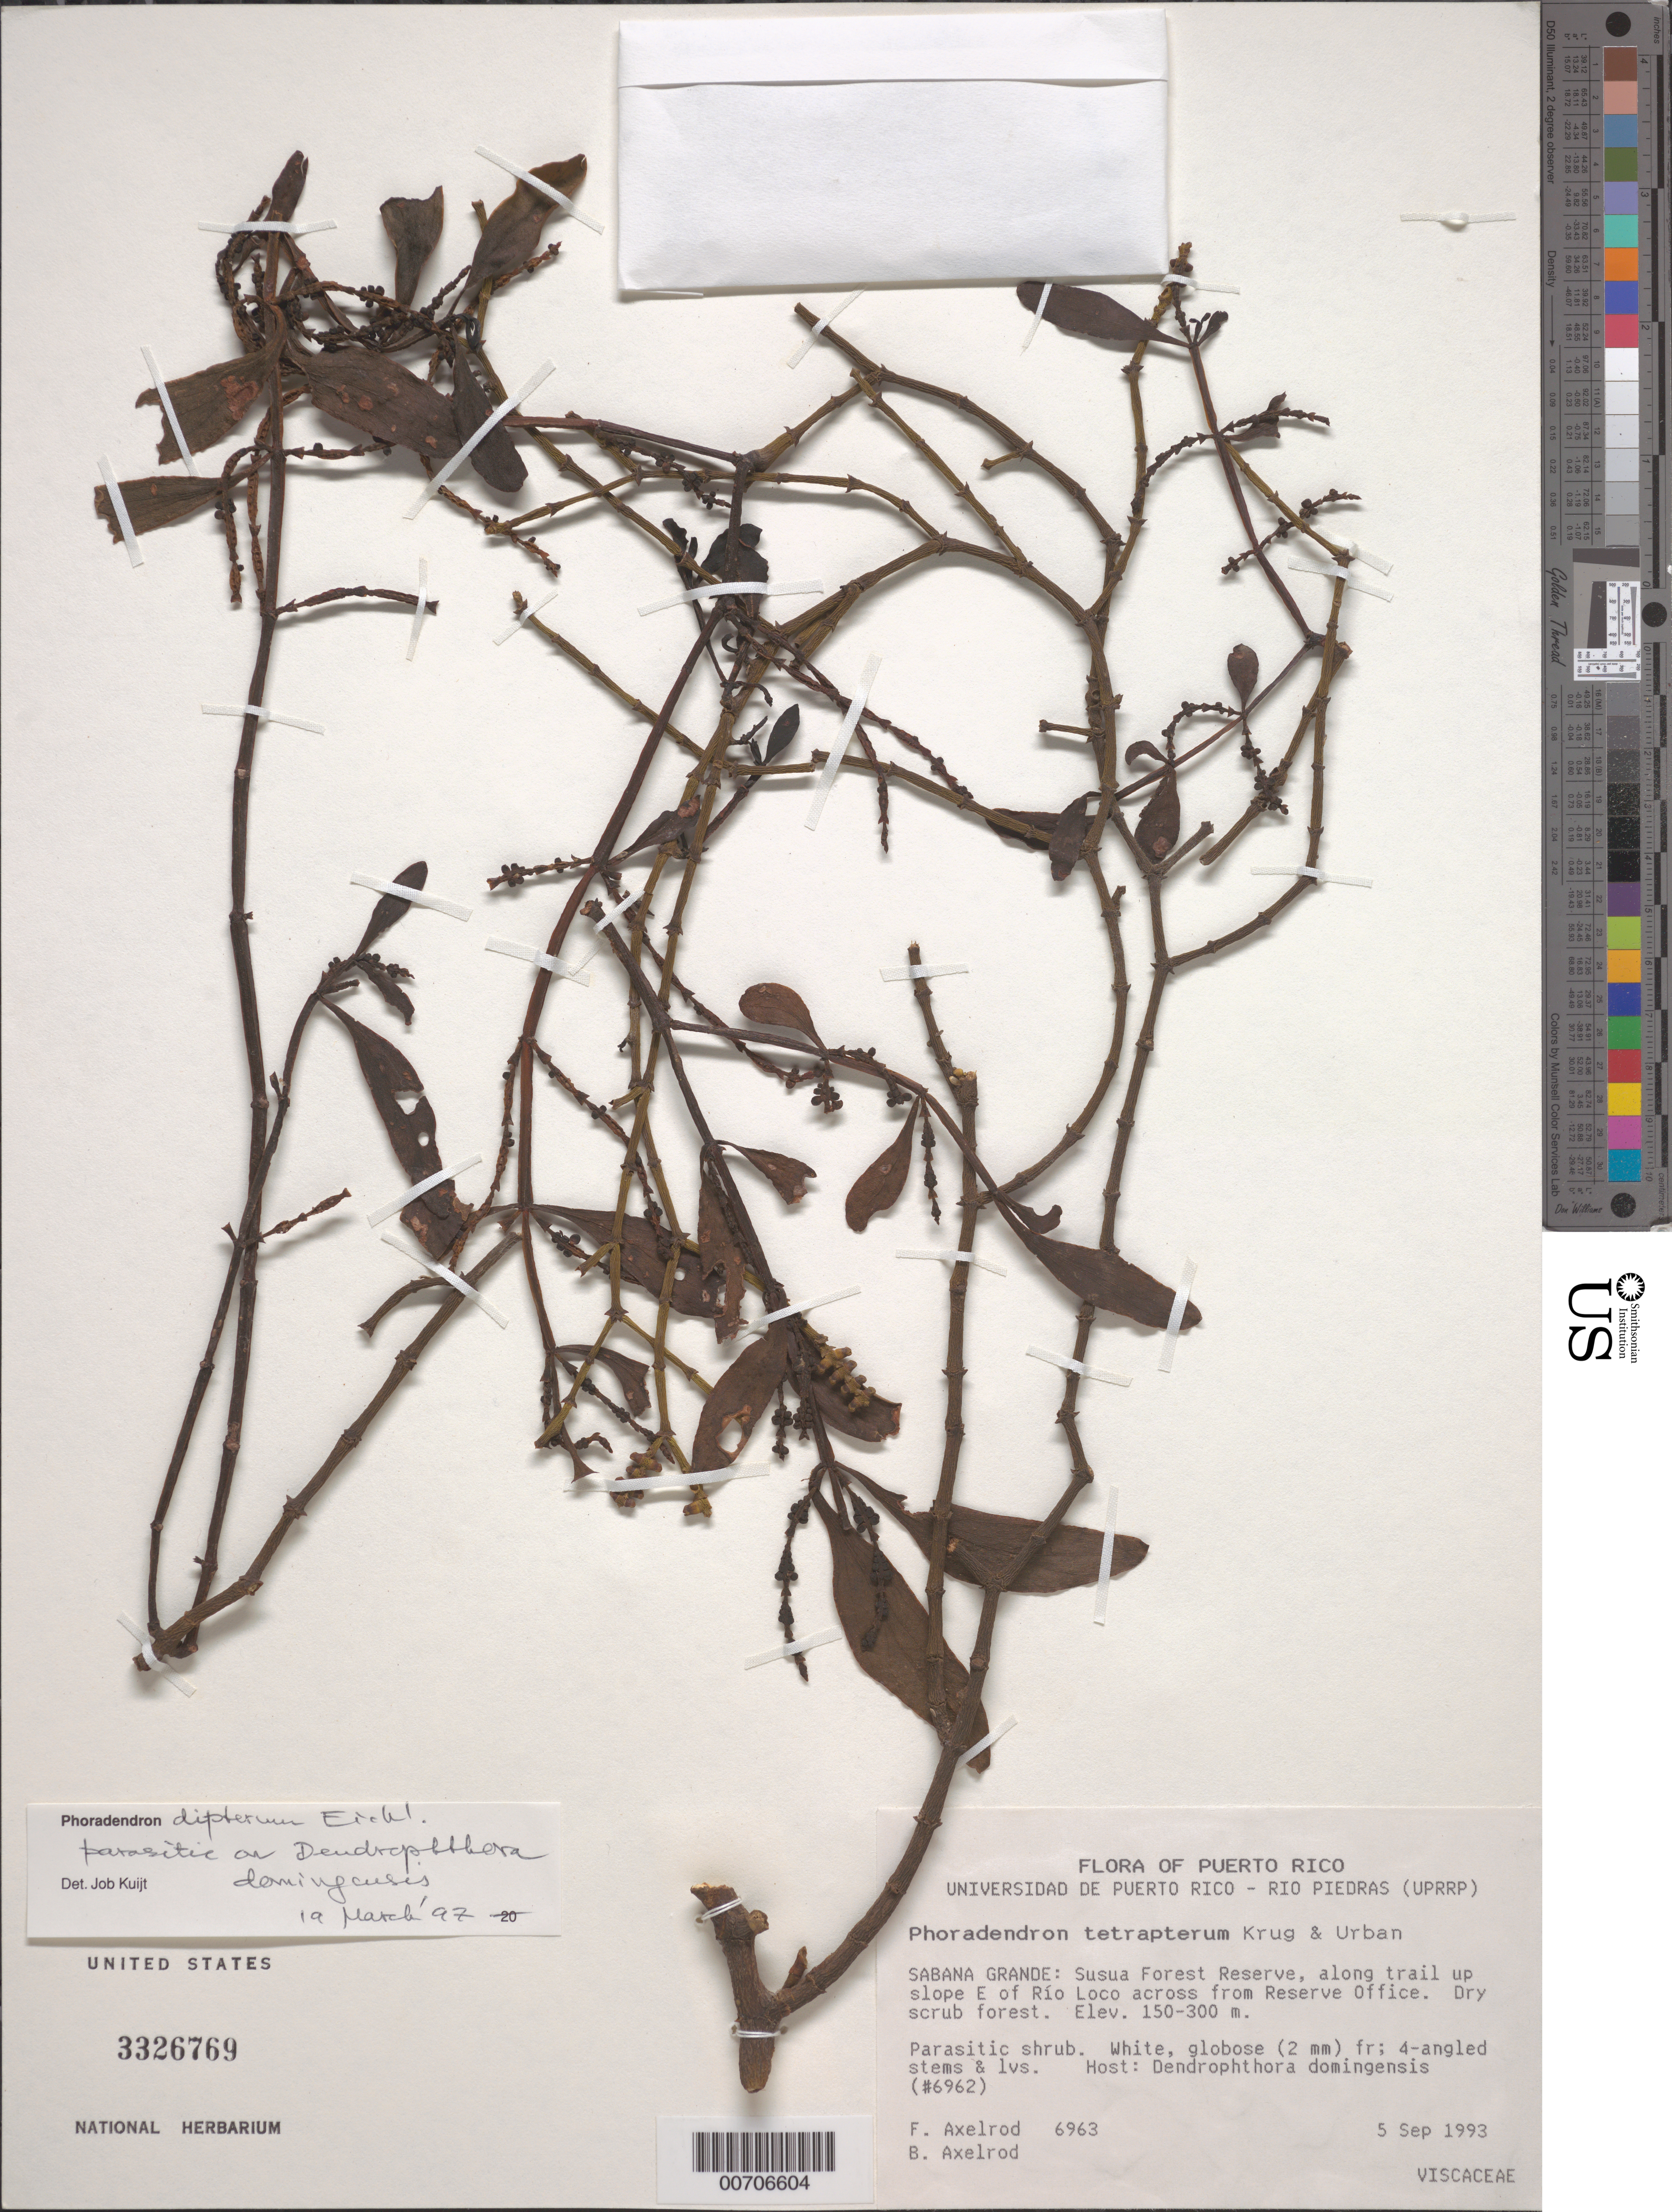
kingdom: Plantae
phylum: Tracheophyta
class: Magnoliopsida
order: Santalales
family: Viscaceae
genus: Phoradendron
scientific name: Phoradendron dipterum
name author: Eichler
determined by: Kuijt, Job, (CANADA)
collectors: F. S. Axelrod & B. Axelrod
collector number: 6963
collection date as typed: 05 Sep 1993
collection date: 1993-09-05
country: Puerto Rico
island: Greater Antilles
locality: Sabana Grande: Susua Forest Reserve, along trail up slope E of Río Loco across from Reserve Office.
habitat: Dry scrub forest; on Dendrophthora domingensis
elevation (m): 150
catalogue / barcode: US 3326769